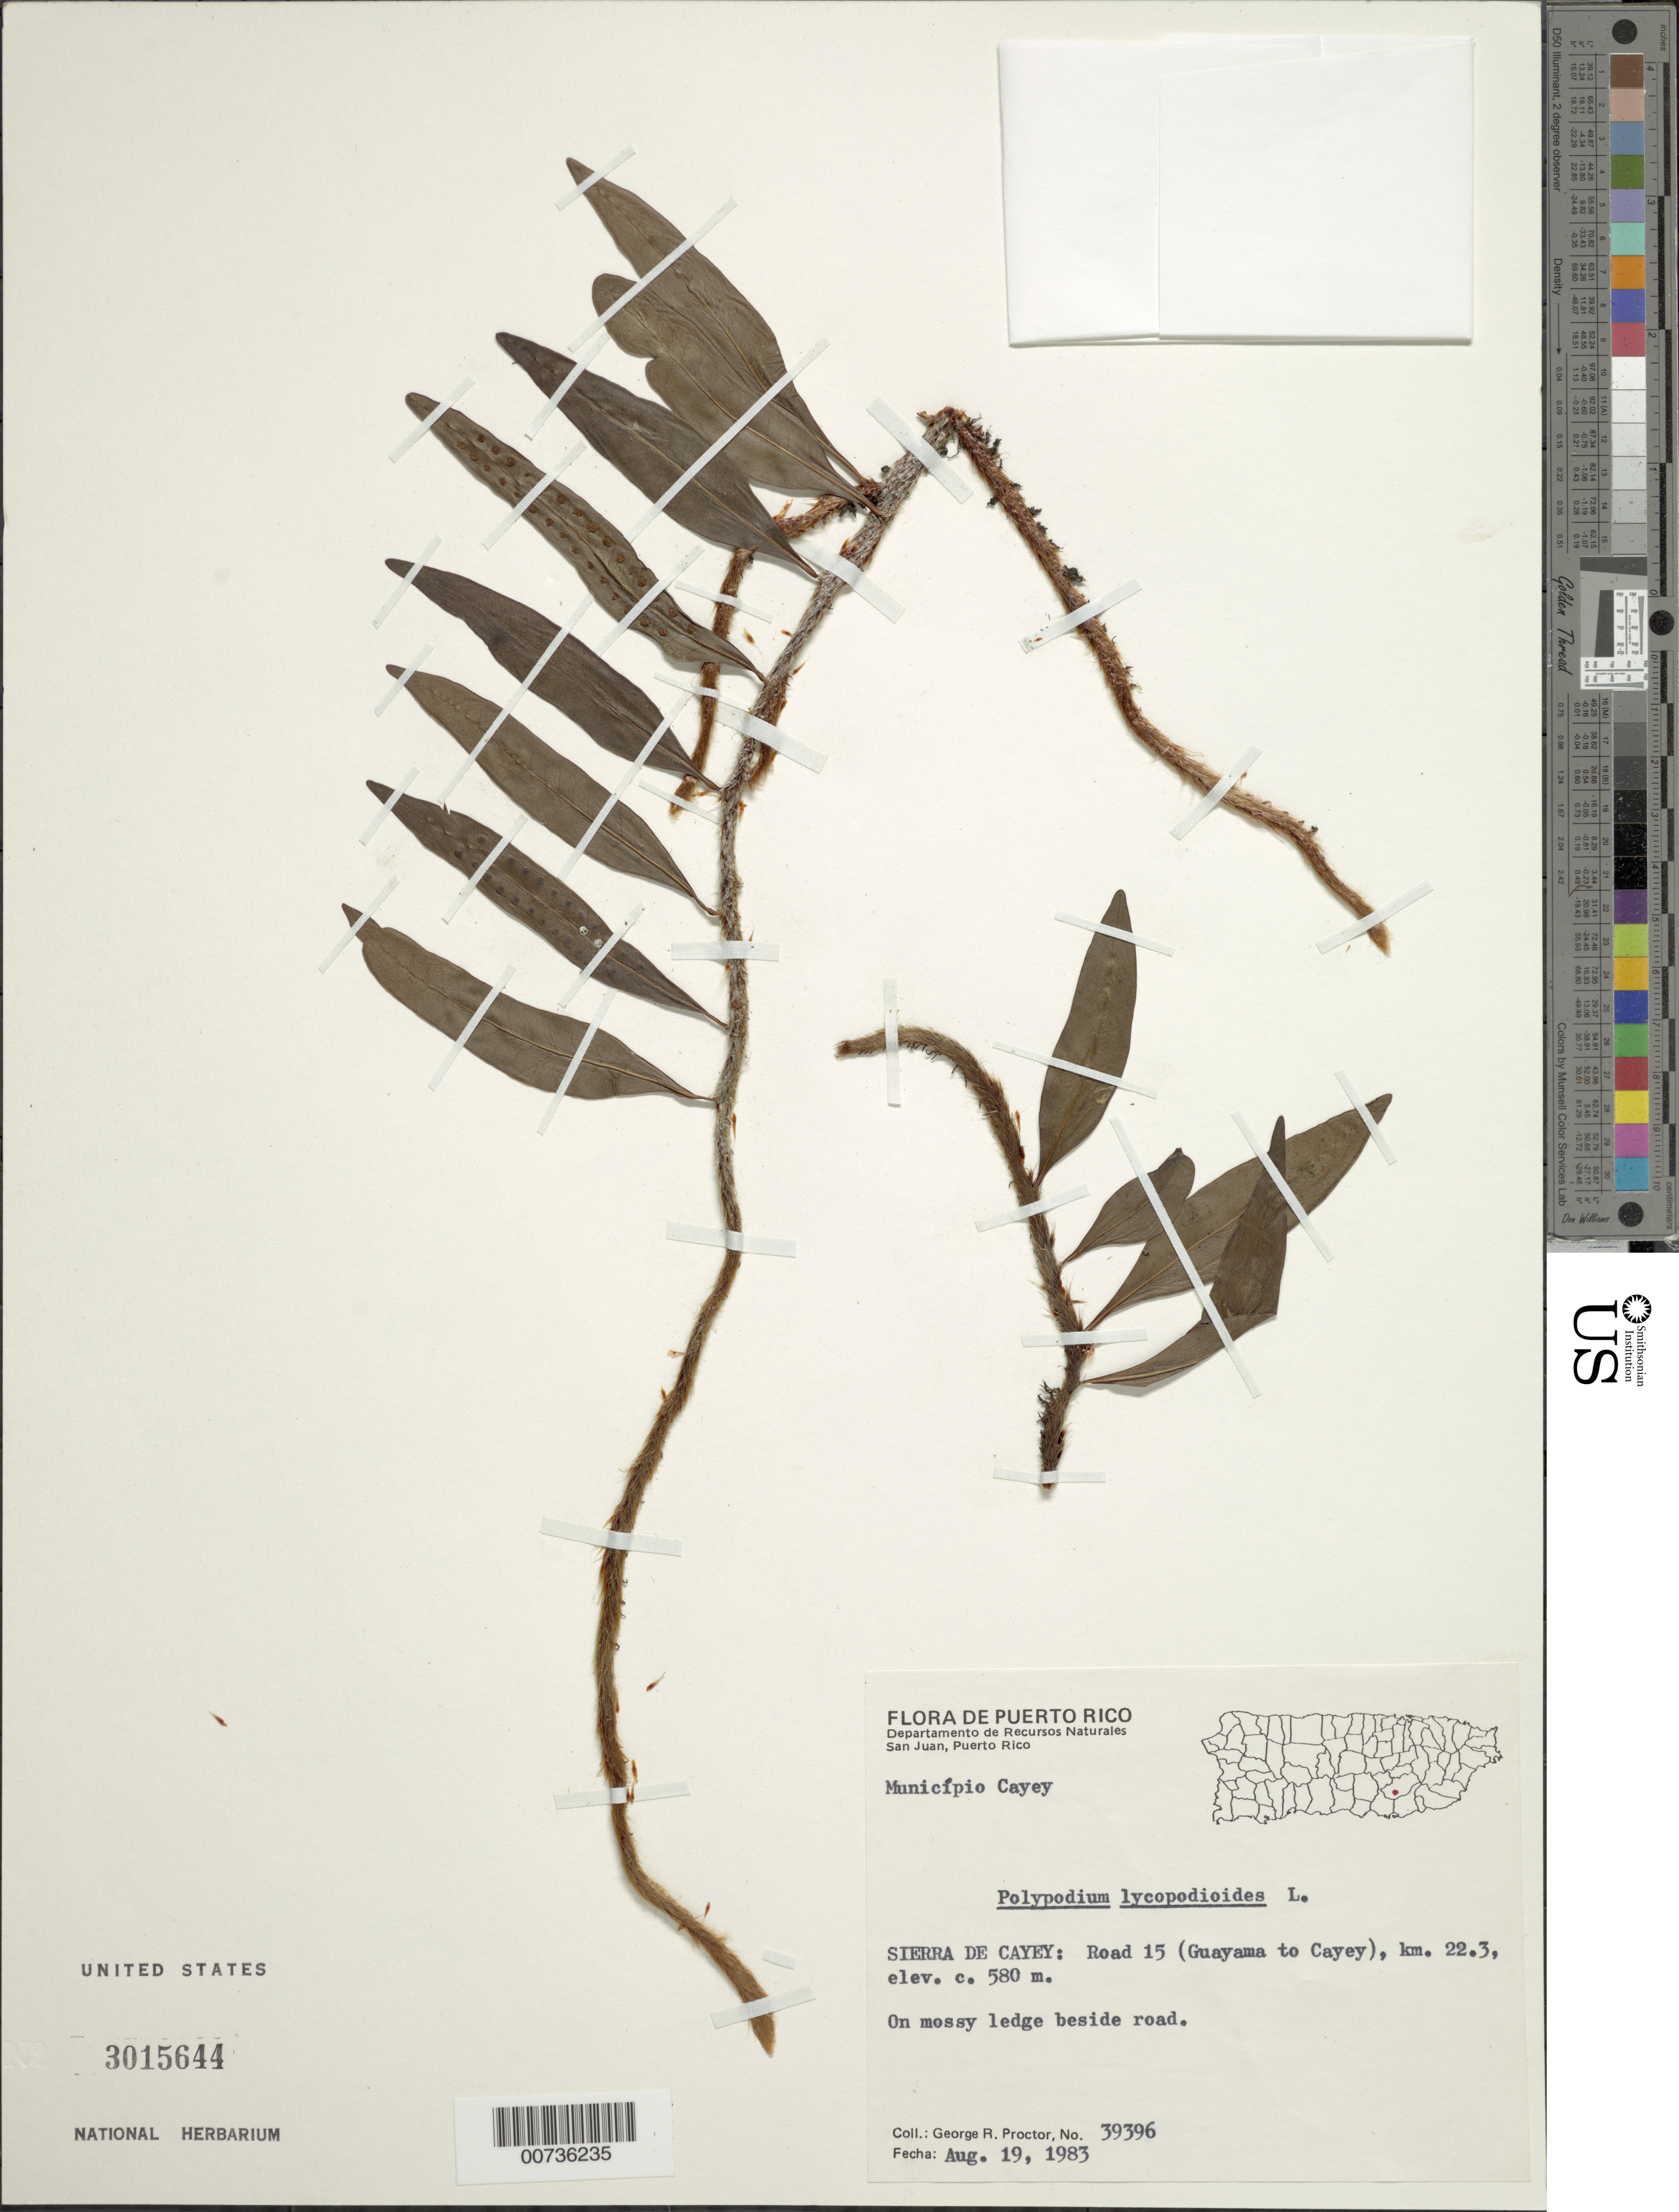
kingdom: Plantae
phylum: Tracheophyta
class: Polypodiopsida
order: Polypodiales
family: Polypodiaceae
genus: Microgramma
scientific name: Microgramma lycopodioides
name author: (L.) Copel.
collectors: G. R. Proctor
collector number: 39396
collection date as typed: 19 Aug 1983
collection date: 1983-08-19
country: Puerto Rico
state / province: Cayey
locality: Sierra de Cayey: Road 15 (Guayama to Cayey), km 22.3.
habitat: On mossy ledge beside road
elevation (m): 50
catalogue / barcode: US 3015644